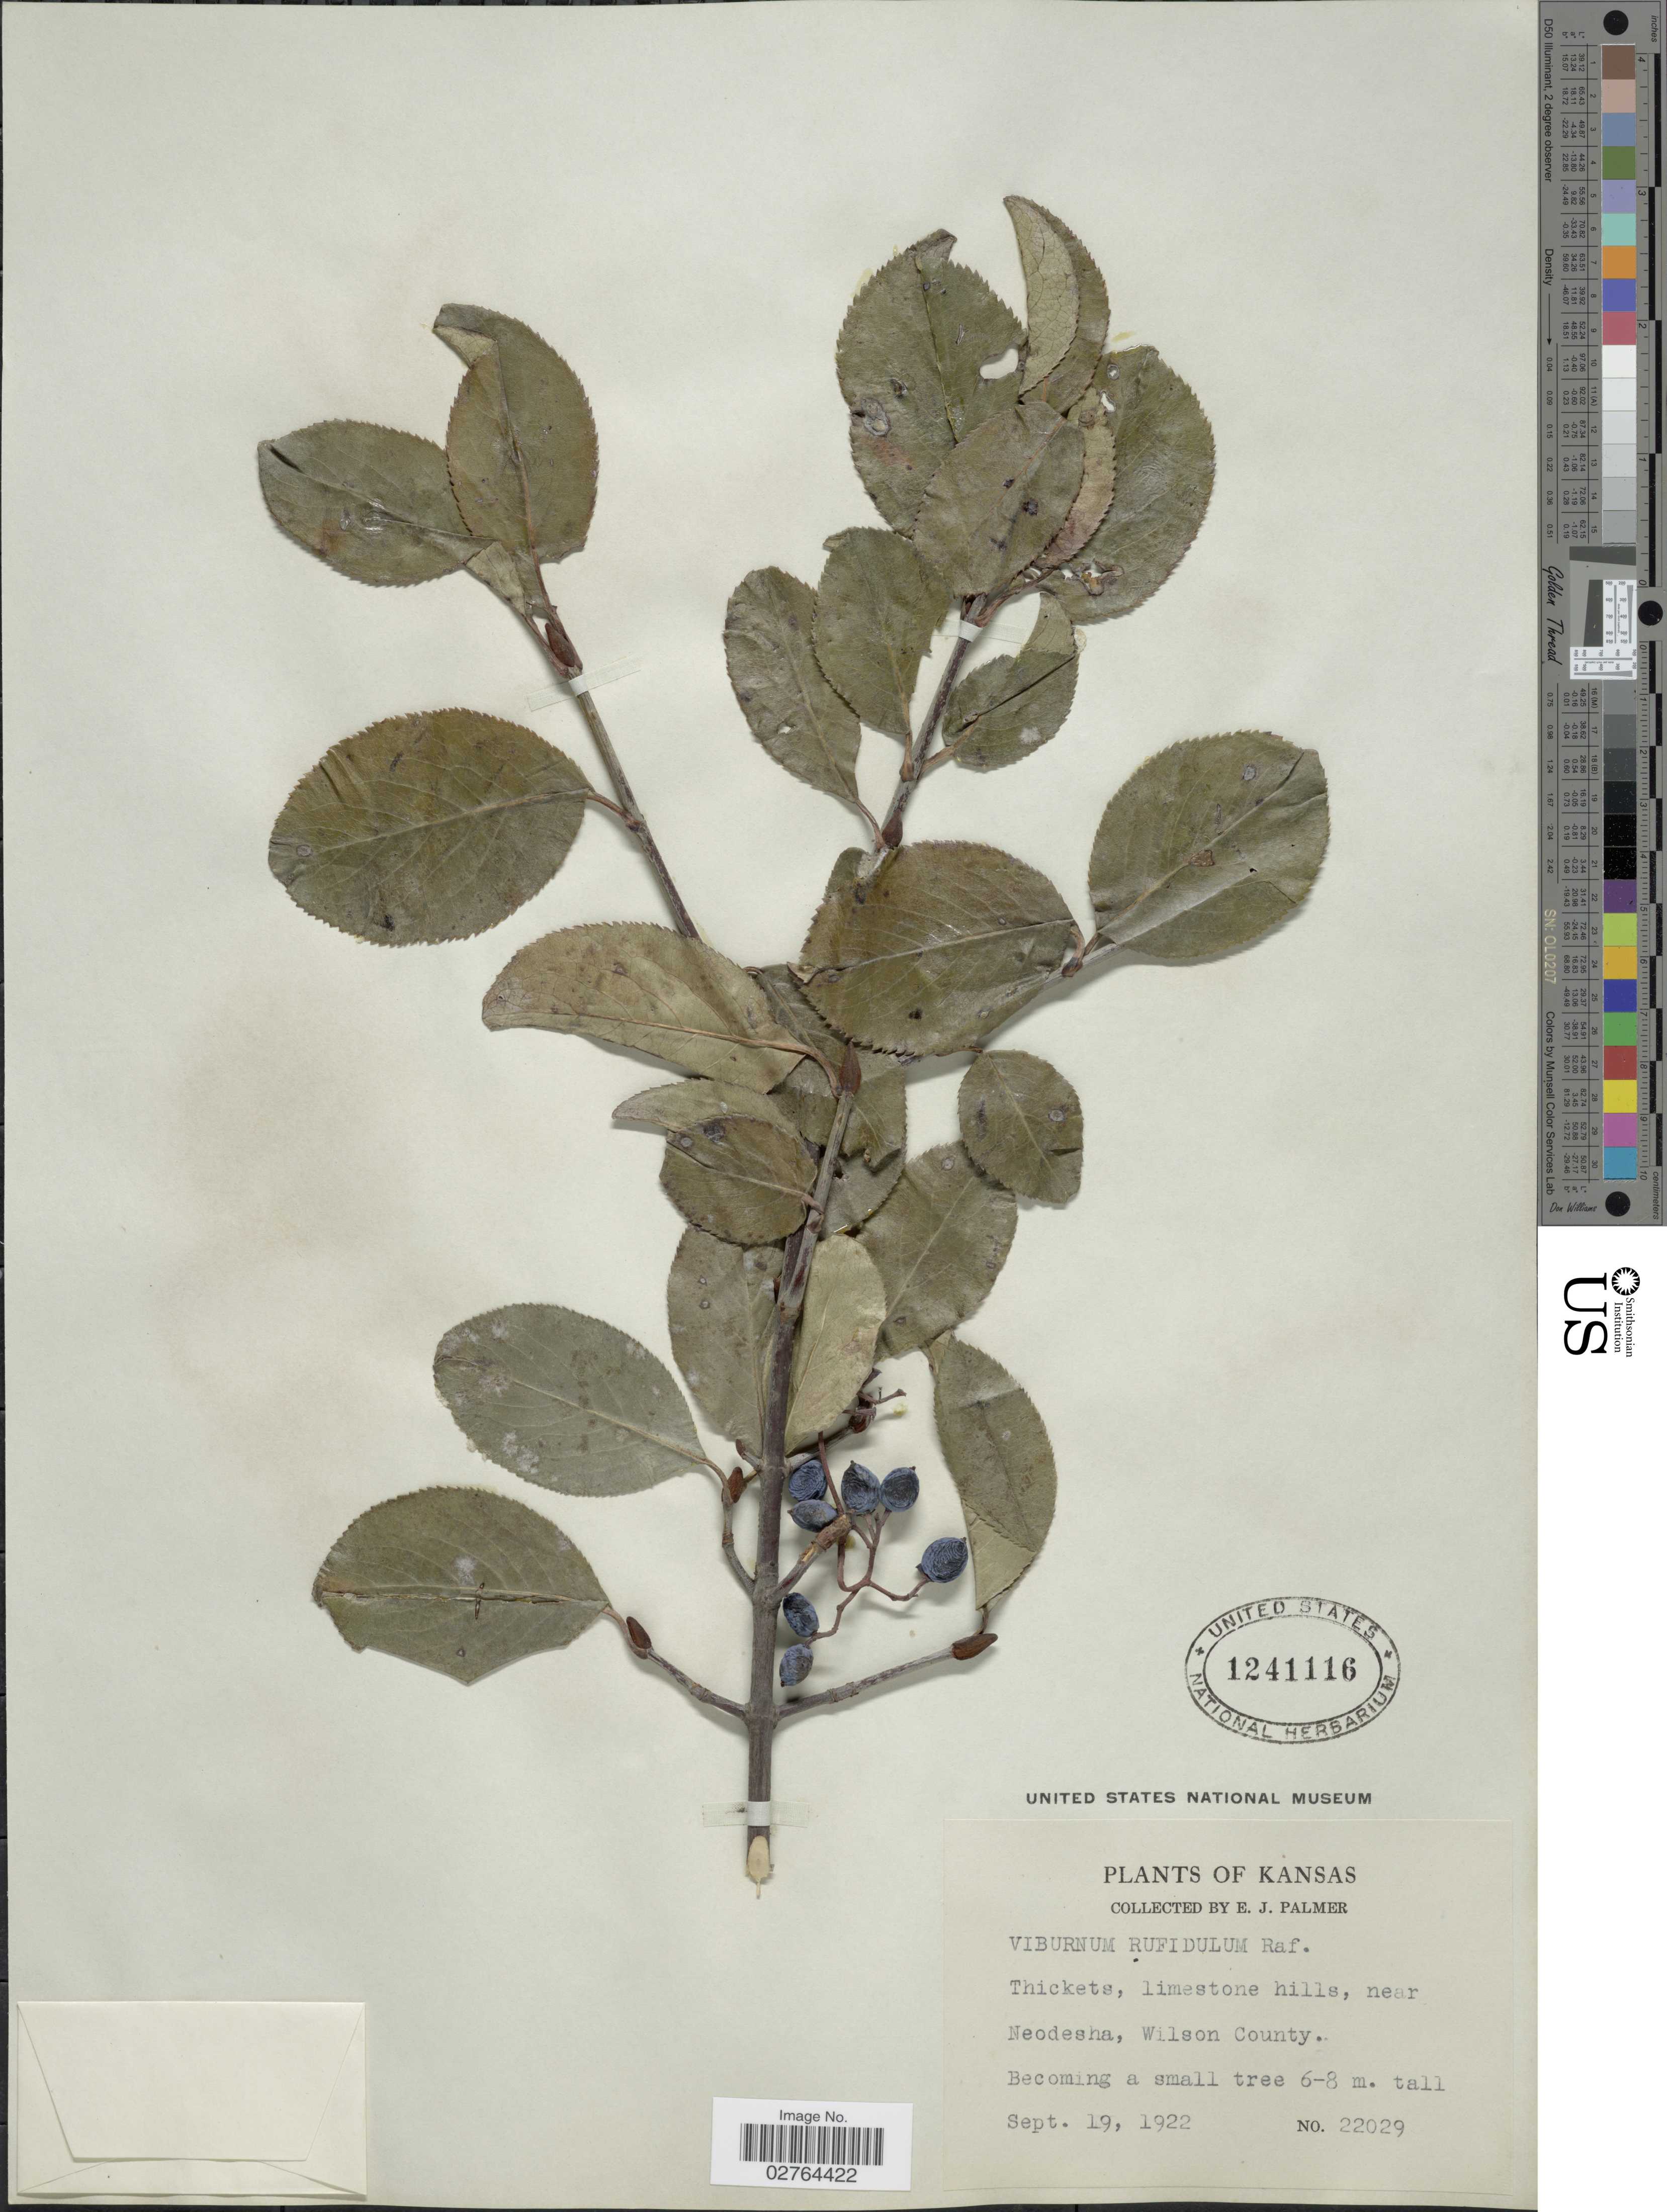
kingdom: Plantae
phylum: Tracheophyta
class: Magnoliopsida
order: Dipsacales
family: Viburnaceae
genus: Viburnum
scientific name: Viburnum rufidulum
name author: Raf.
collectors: E. J. Palmer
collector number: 22029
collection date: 1922-09-19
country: United States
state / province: Kansas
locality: Thickets, limestone hills, near Neodesha, Wilson County.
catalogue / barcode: US 1241116